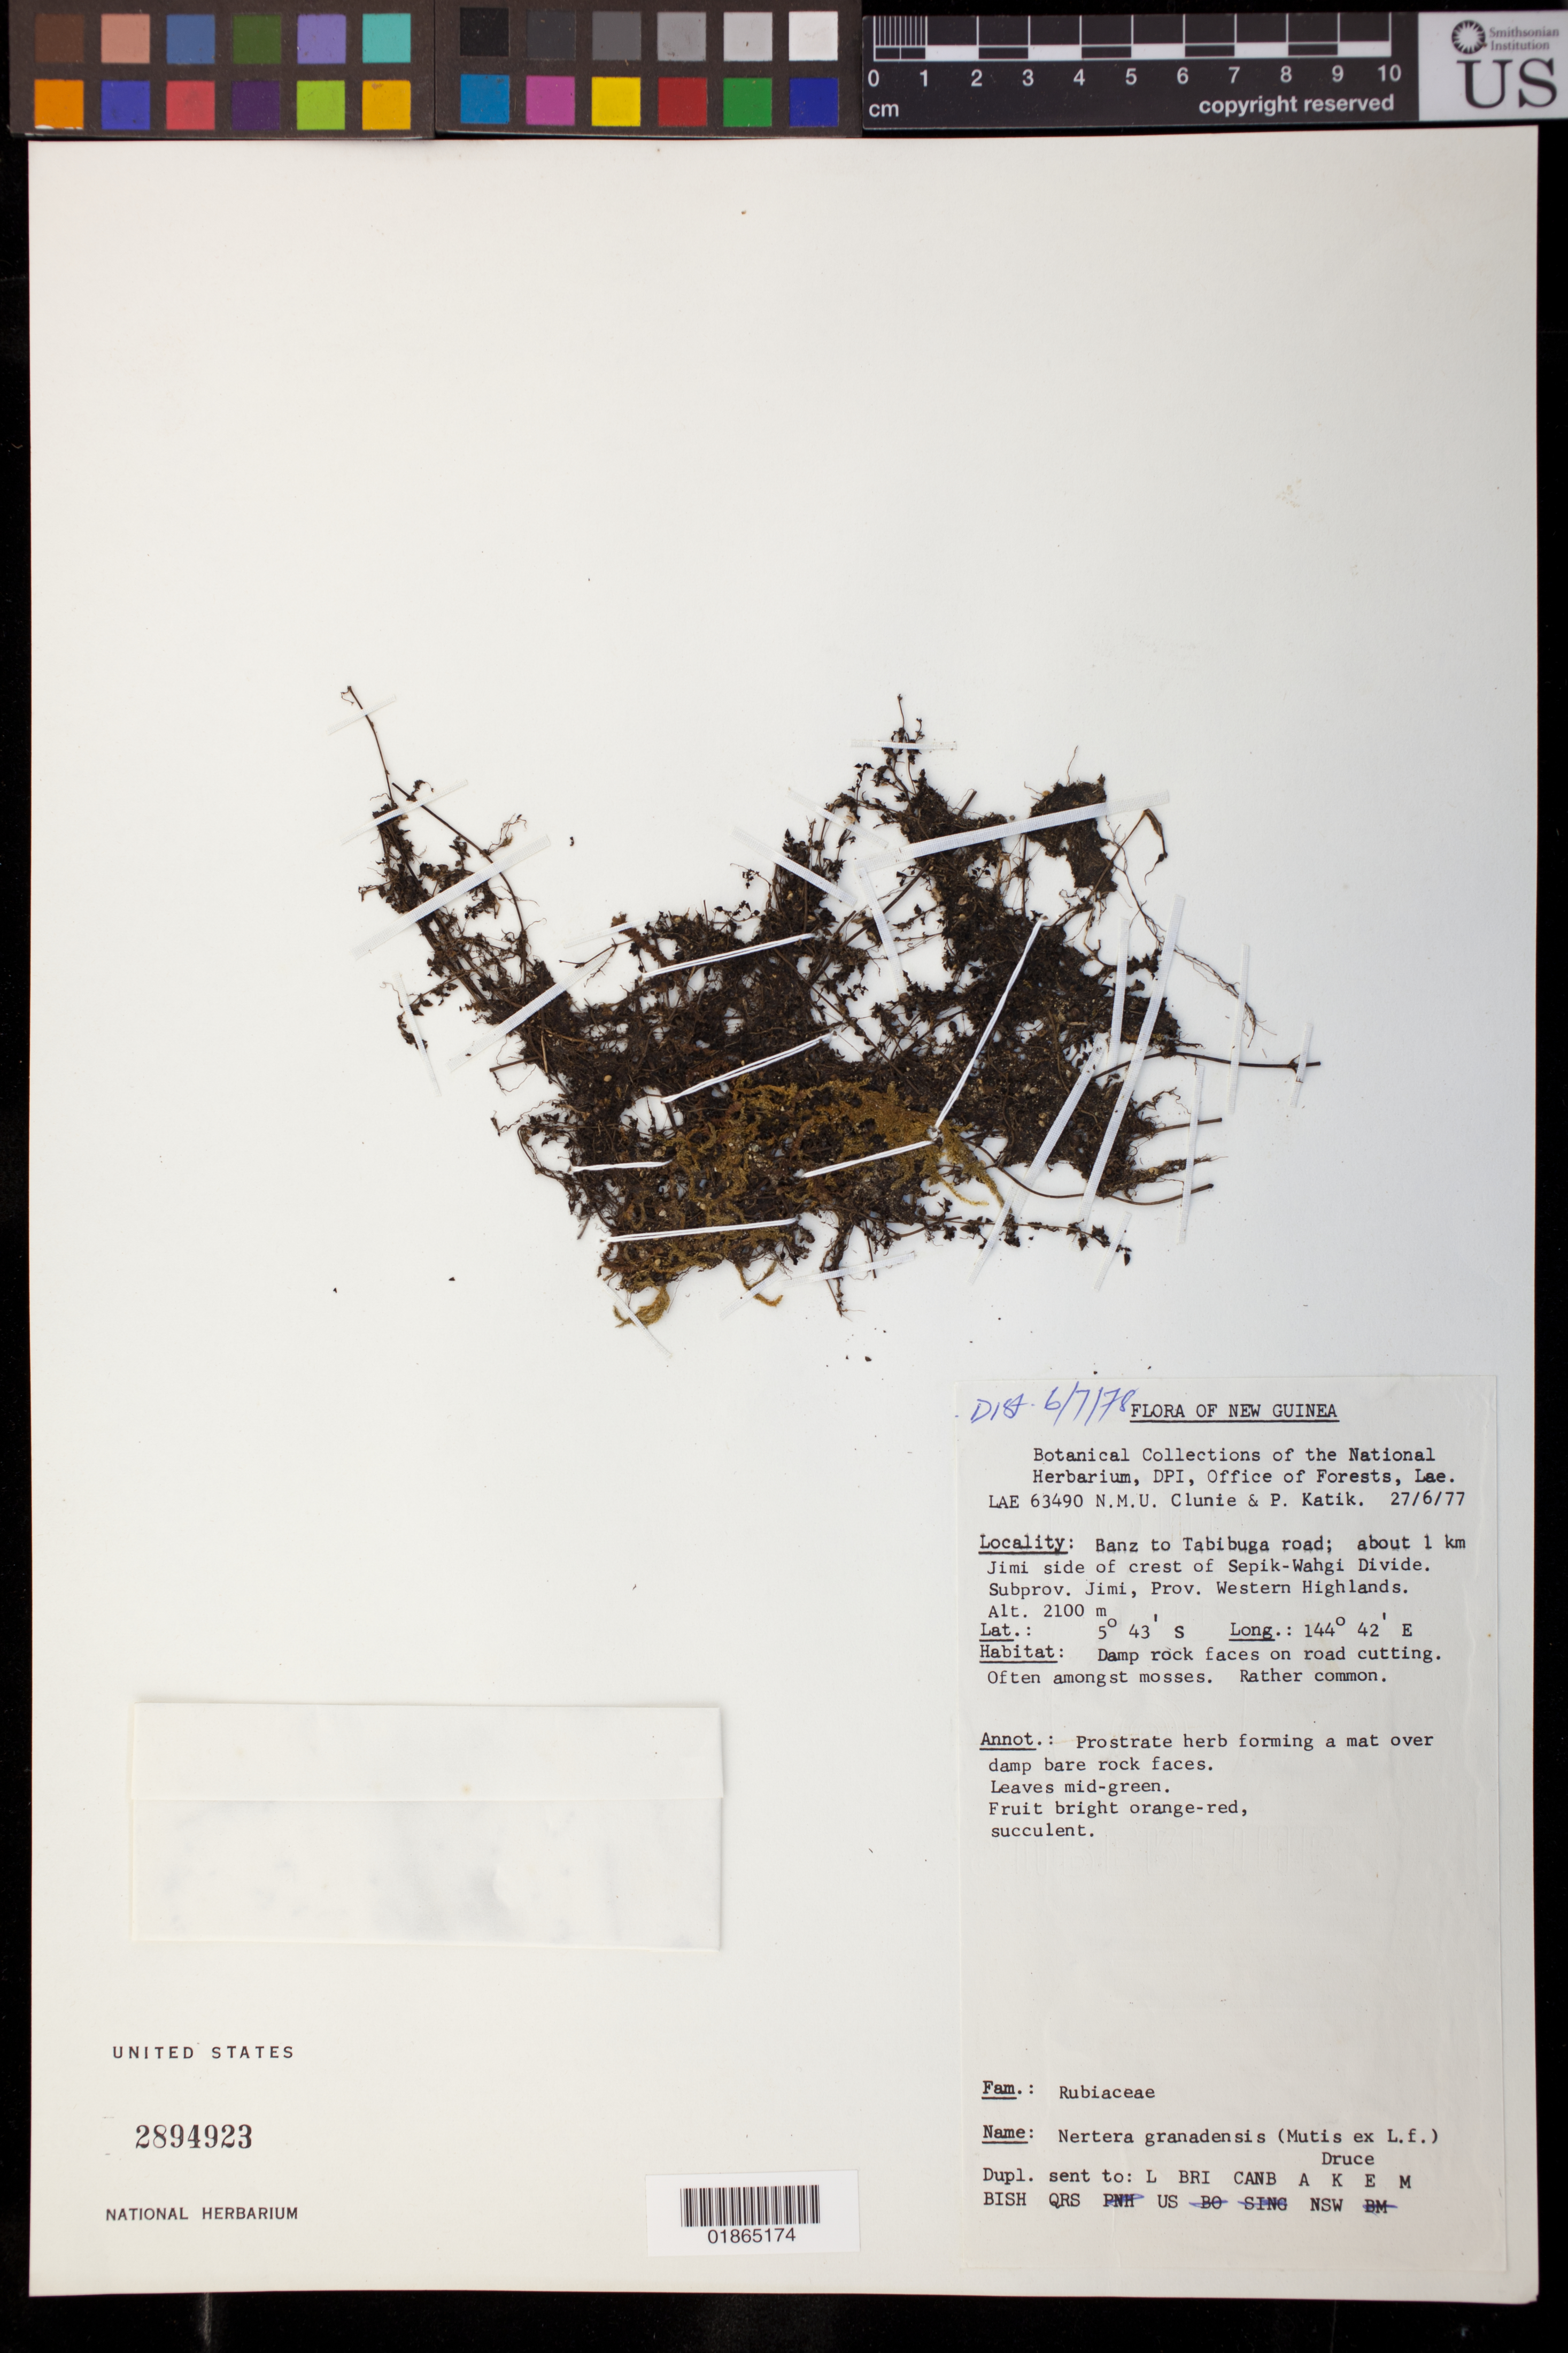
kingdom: Plantae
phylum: Tracheophyta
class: Magnoliopsida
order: Gentianales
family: Rubiaceae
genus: Nertera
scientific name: Nertera granadensis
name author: (Mutis ex L. f.) Druce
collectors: N.M.U. Clunie & P. Katik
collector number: LAE 63490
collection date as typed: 27/6/77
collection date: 1977-06-27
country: Papua New Guinea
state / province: Western Highlands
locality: Banz to Tabibuga road; about 1 km Jimi side of crest of Sepik-Wahgi Divide. Subprov. Jimi, Prov. Western Highlands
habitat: Damp rock faces on road cutting. Often amongst mosses.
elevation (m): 2100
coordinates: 5 43 S, 144 42 E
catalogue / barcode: US 2894923